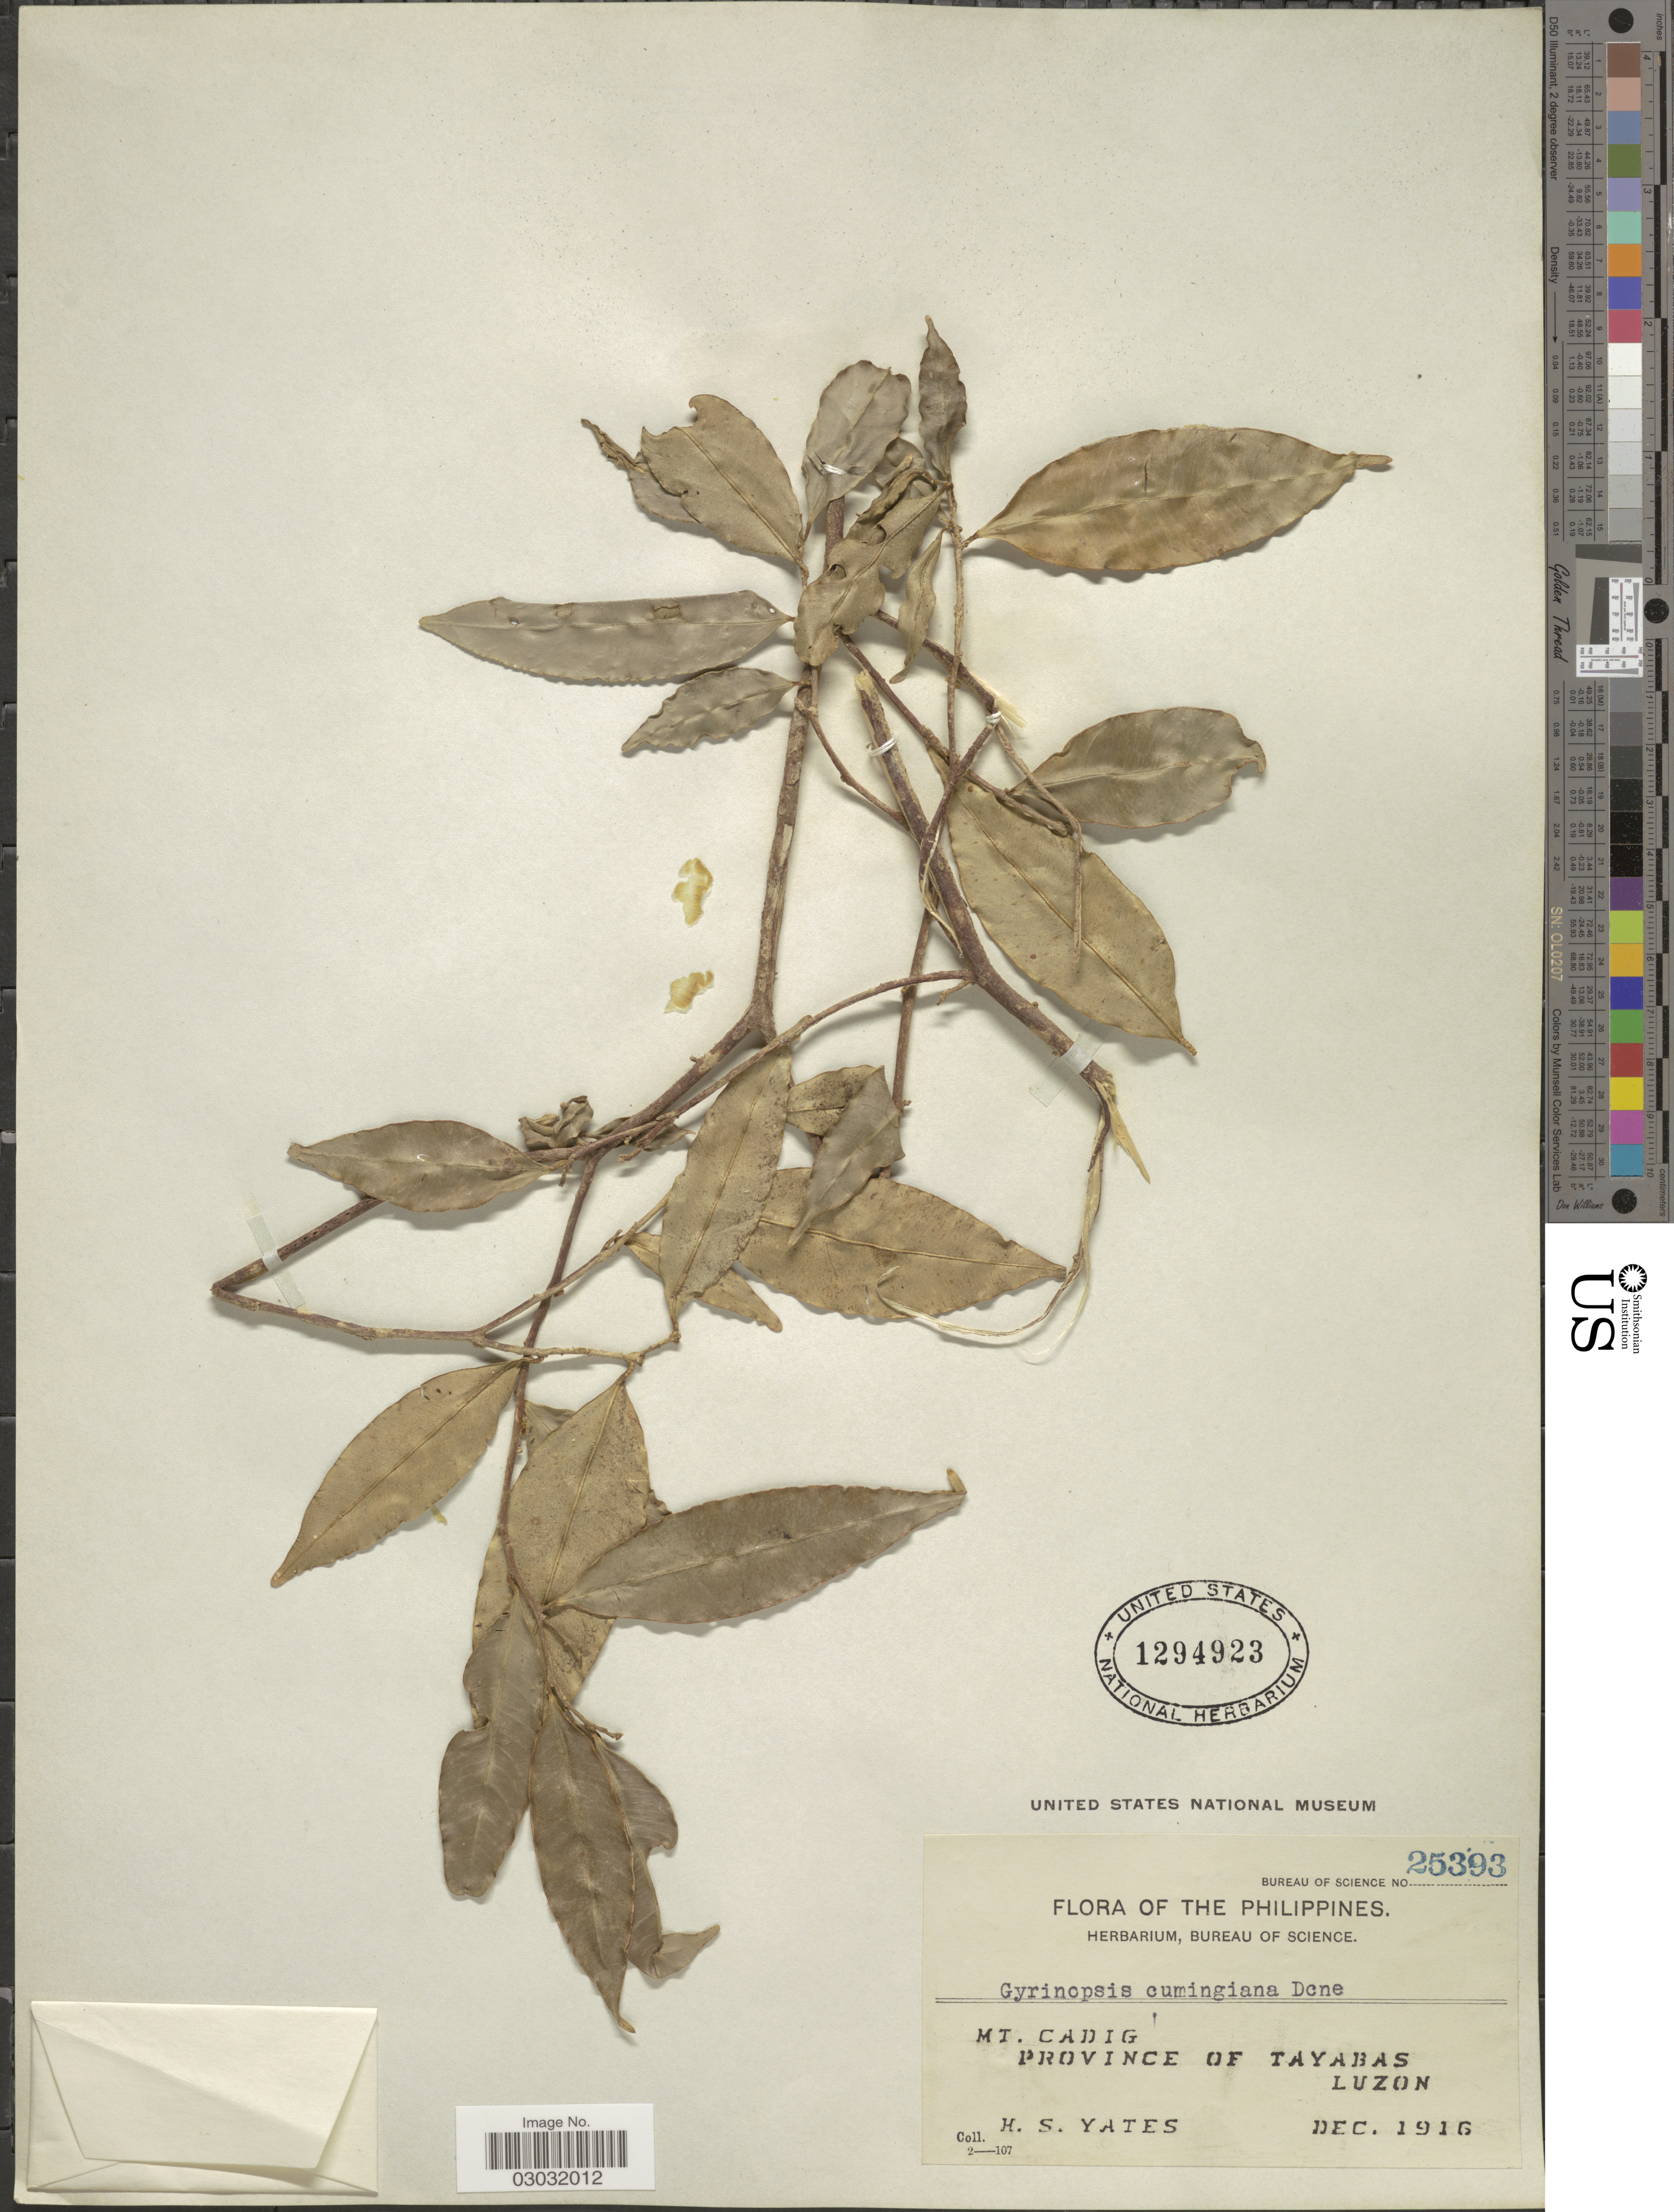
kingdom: Plantae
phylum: Tracheophyta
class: Magnoliopsida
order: Malvales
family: Thymelaeaceae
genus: Aquilaria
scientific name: Aquilaria cumingiana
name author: (Decne.) Ridl.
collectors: H. S. Yates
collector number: Bureau of Science 25393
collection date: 1916-12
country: Philippines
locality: Mt. Cadig, Province of Tayabas, Luzon.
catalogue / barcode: US 1294923